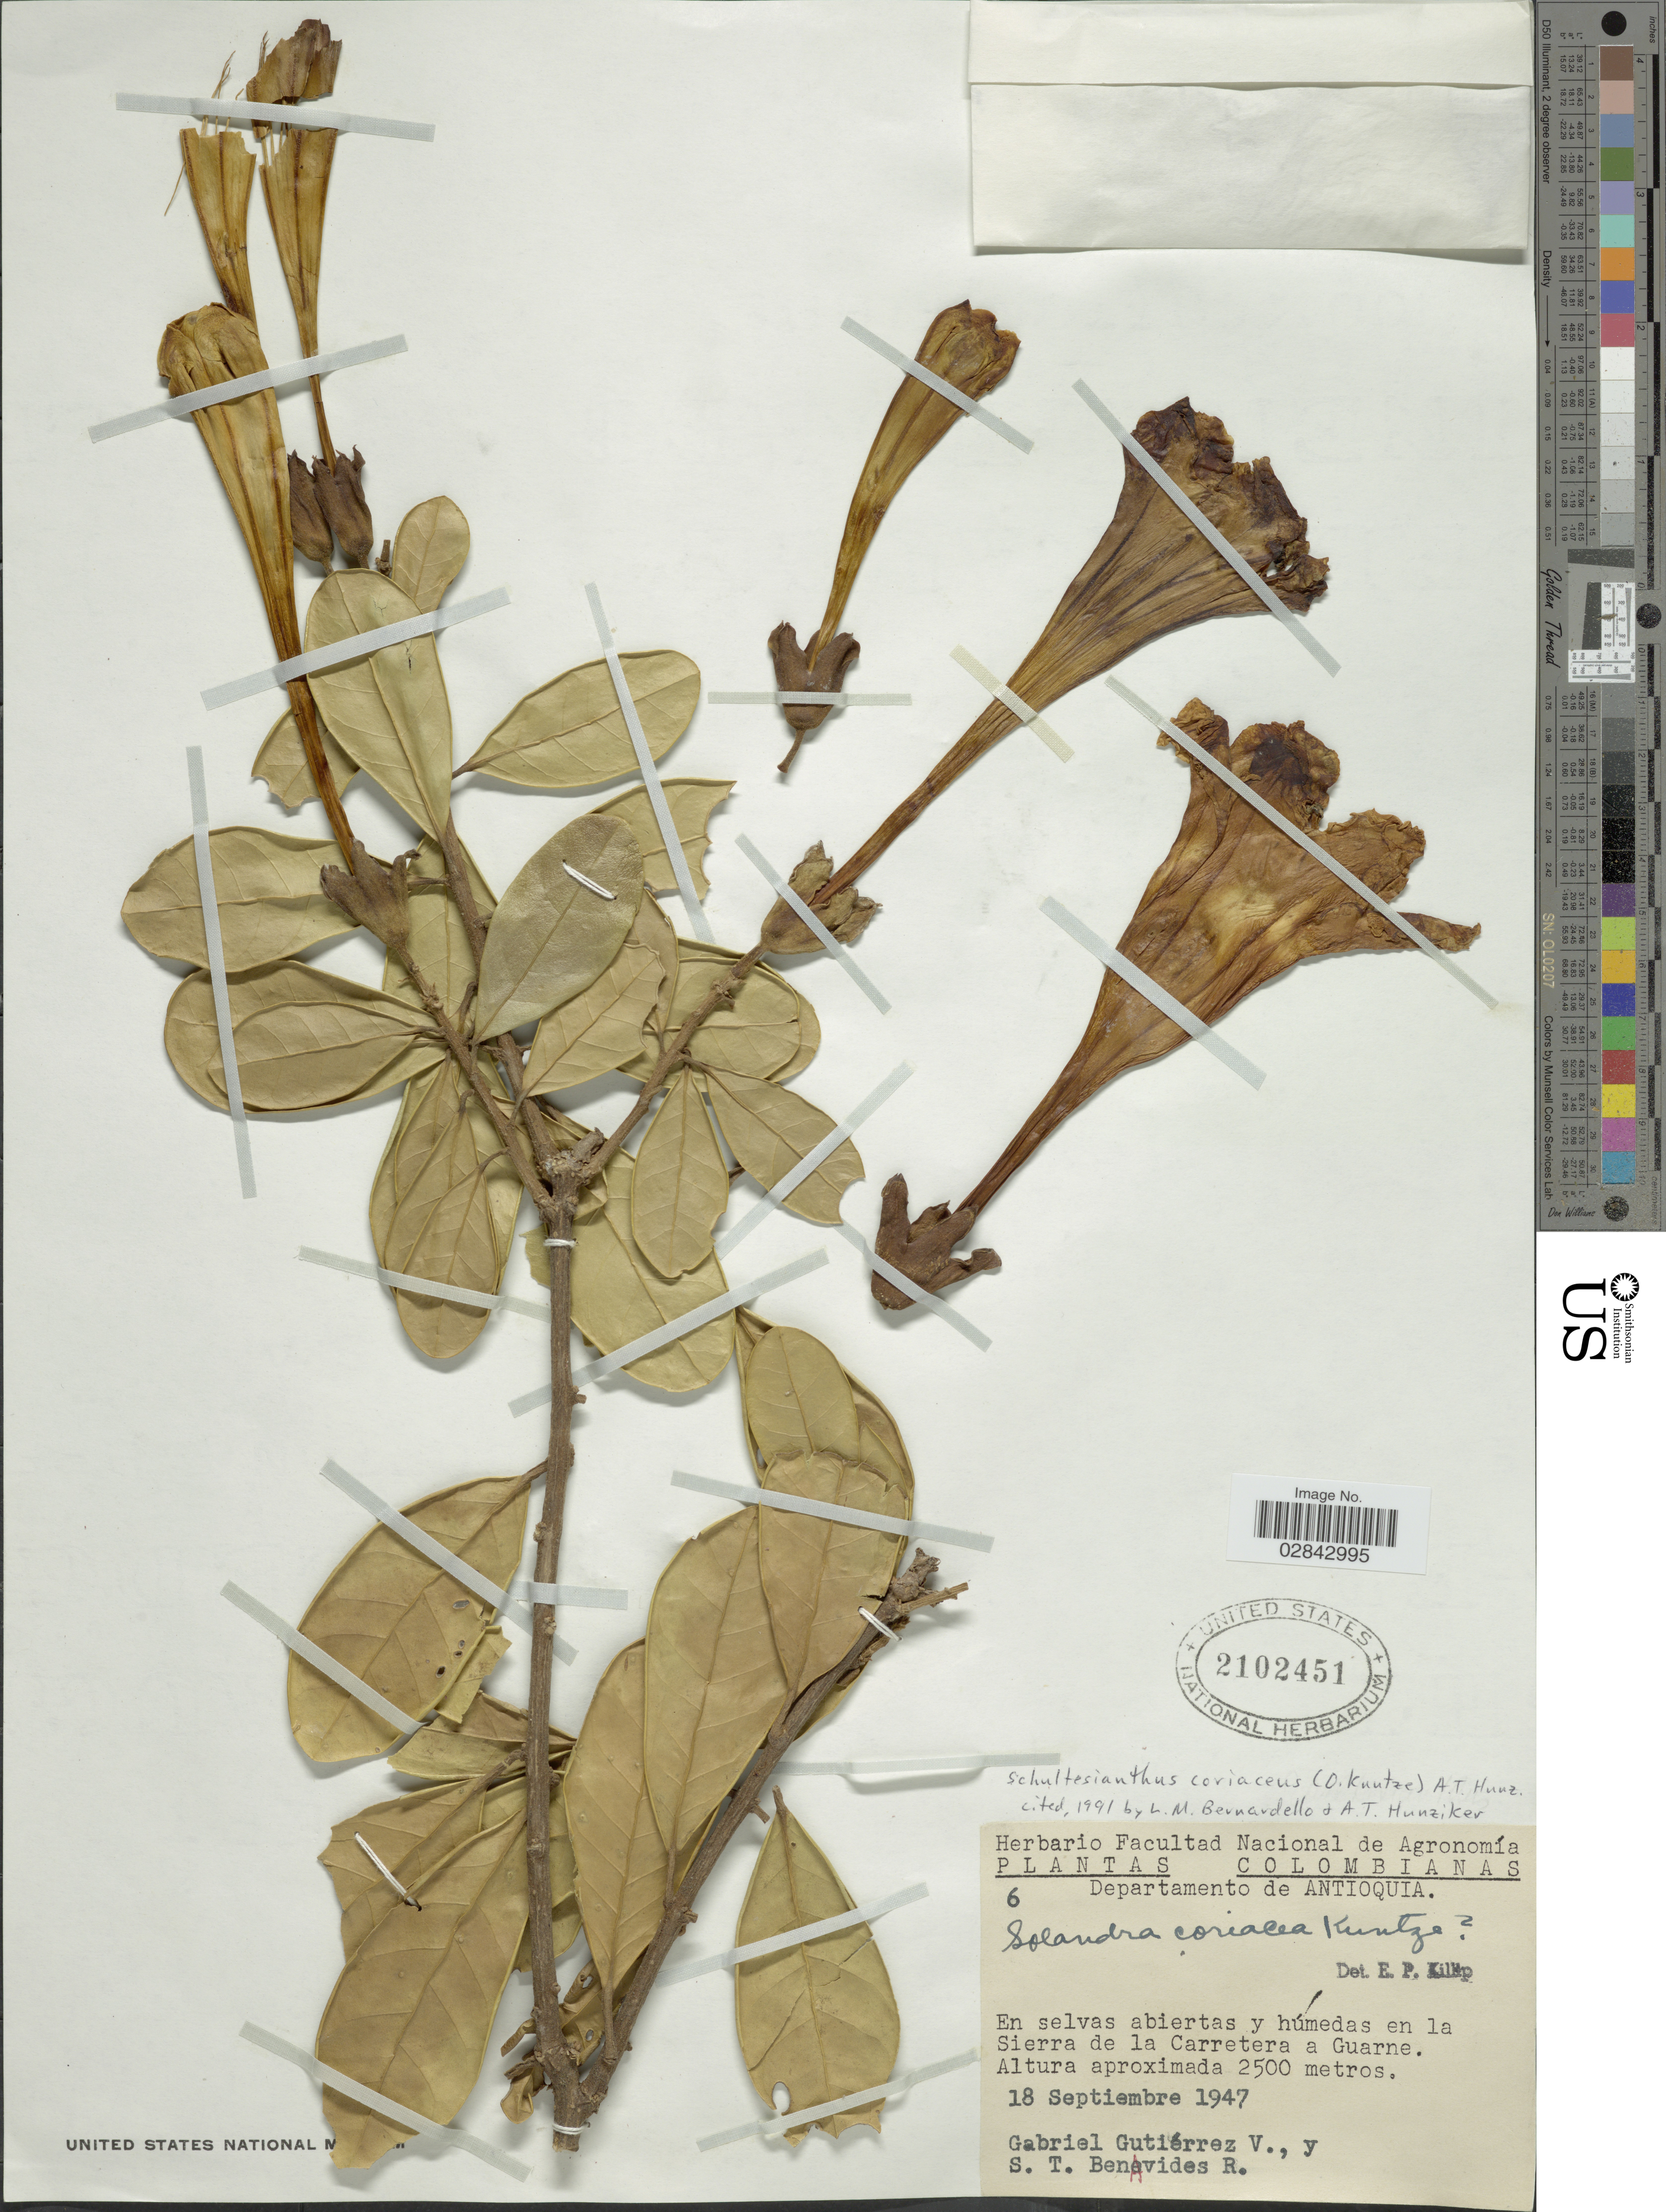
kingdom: Plantae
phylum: Tracheophyta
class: Magnoliopsida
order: Solanales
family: Solanaceae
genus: Schultesianthus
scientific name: Schultesianthus coriaceus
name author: (Kuntze) Hunz.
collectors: G. Gutiérrez V. & S. Benavides R.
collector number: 6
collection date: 1947-09-18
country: Colombia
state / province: Antioquia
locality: Departamento de Antioquia. En la Sierra de la Carretera a Guarne.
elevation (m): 2500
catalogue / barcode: US 2102451